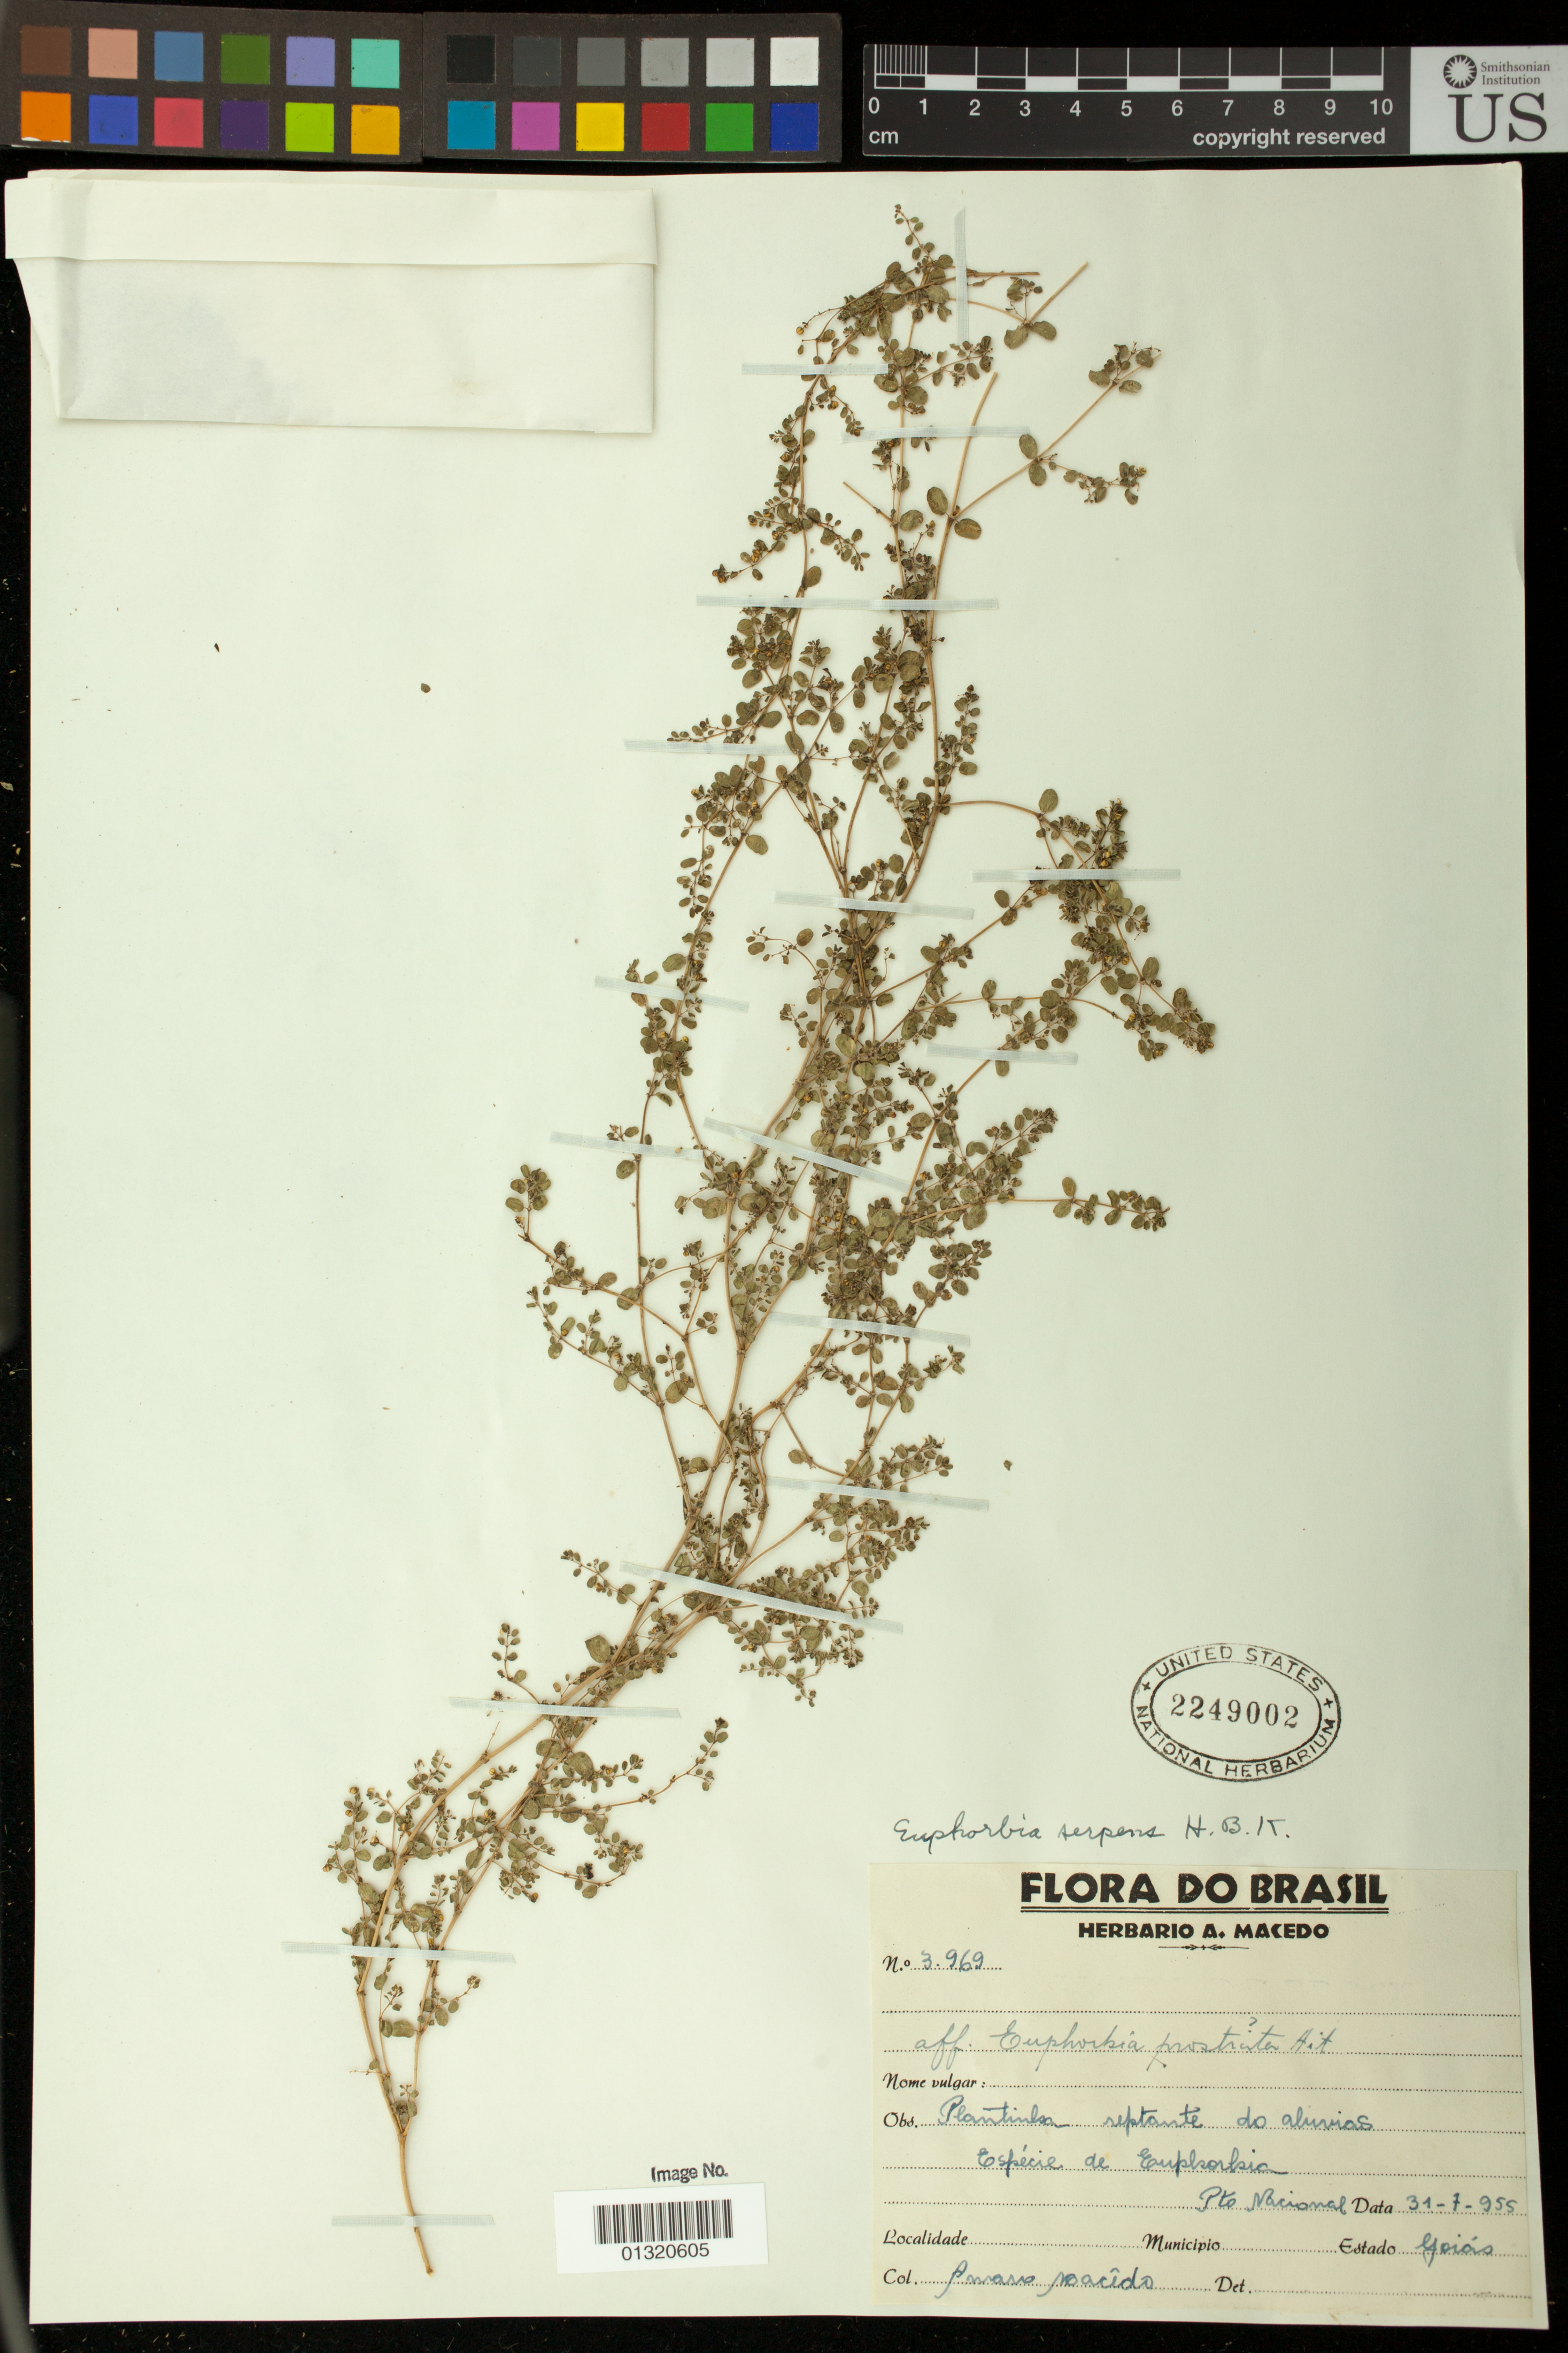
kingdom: Plantae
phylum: Tracheophyta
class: Magnoliopsida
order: Malpighiales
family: Euphorbiaceae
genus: Euphorbia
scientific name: Euphorbia serpens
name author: Kunth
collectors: A. Macedo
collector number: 3969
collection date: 1955-07-31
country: Brazil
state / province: Goiás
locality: Pto Nacional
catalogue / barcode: US 2249002